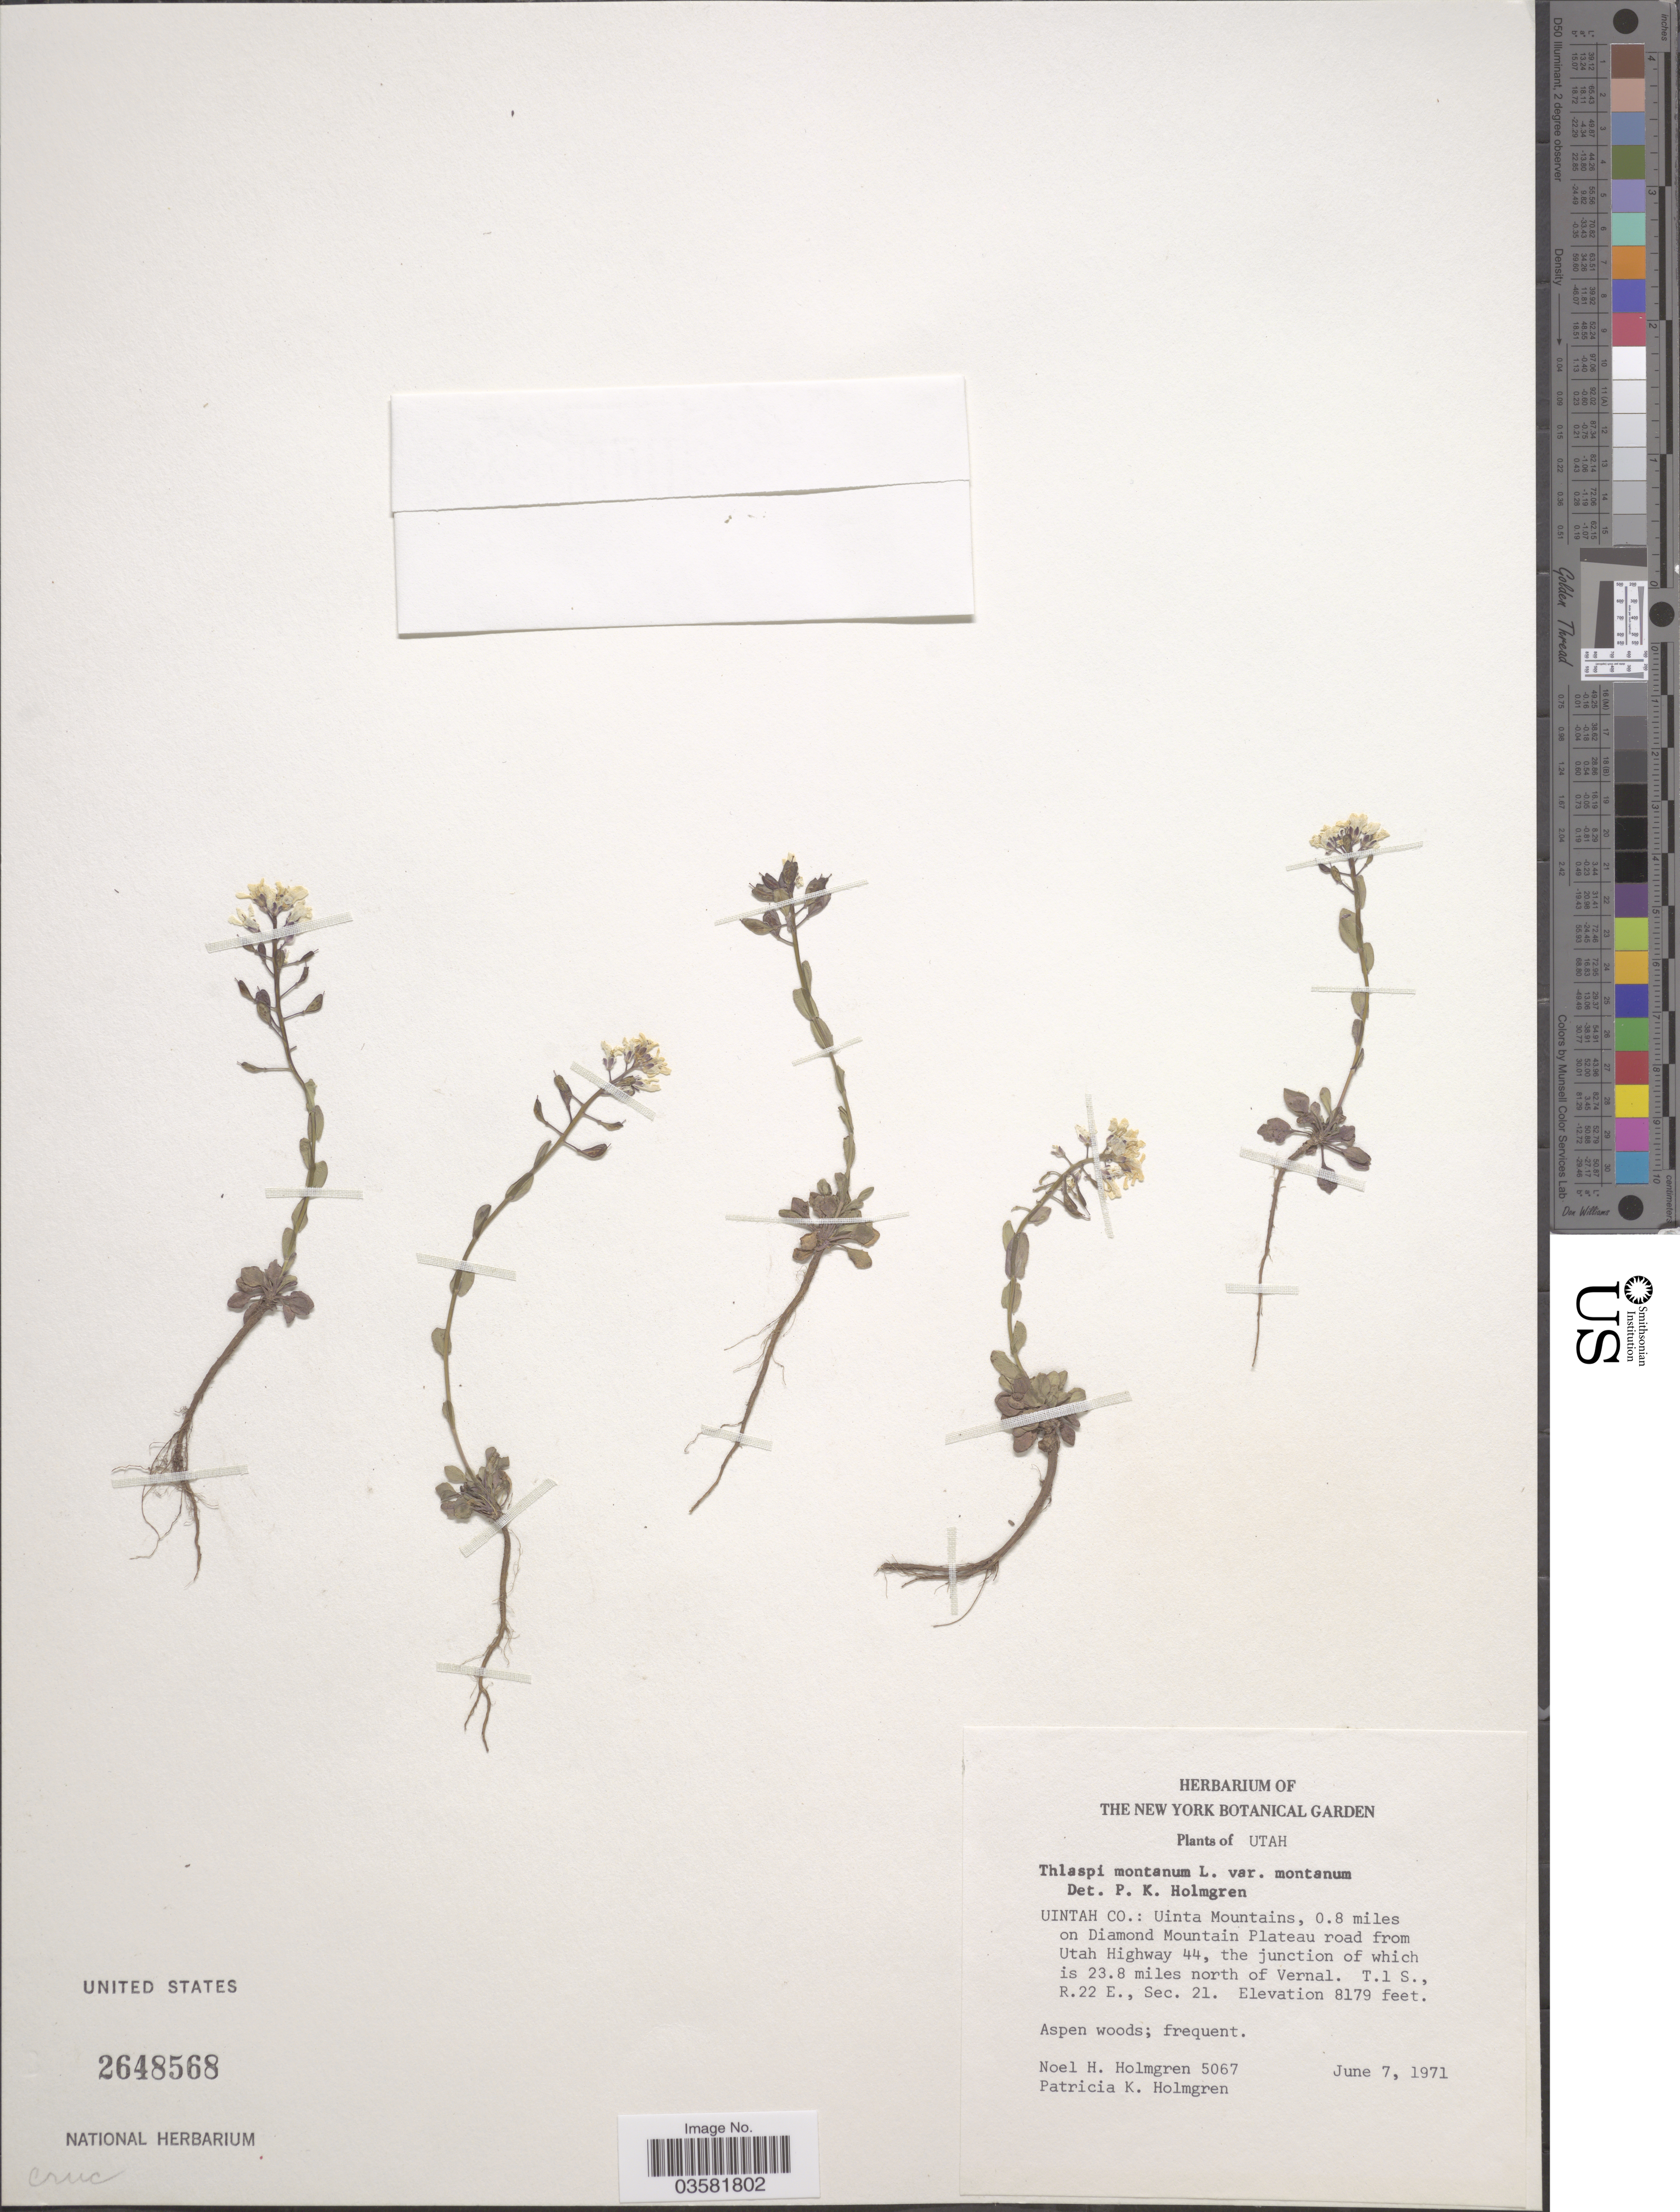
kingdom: Plantae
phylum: Tracheophyta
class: Magnoliopsida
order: Brassicales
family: Brassicaceae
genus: Thlaspi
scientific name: Thlaspi montanum var. montanum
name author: L.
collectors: N. H. Holmgren & P. K. Holmgren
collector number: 5067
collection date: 1971-06-07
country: United States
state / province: Utah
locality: Uintah Co.: Uinta Mountains, 0.8 miles on Diamond Mountain Plateau road from Utah Highway 44, the junction of which is 23.8 miles north of Vernal. T.1 S., R.22 E., Sec. 21.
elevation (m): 2493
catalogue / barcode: US 2648568